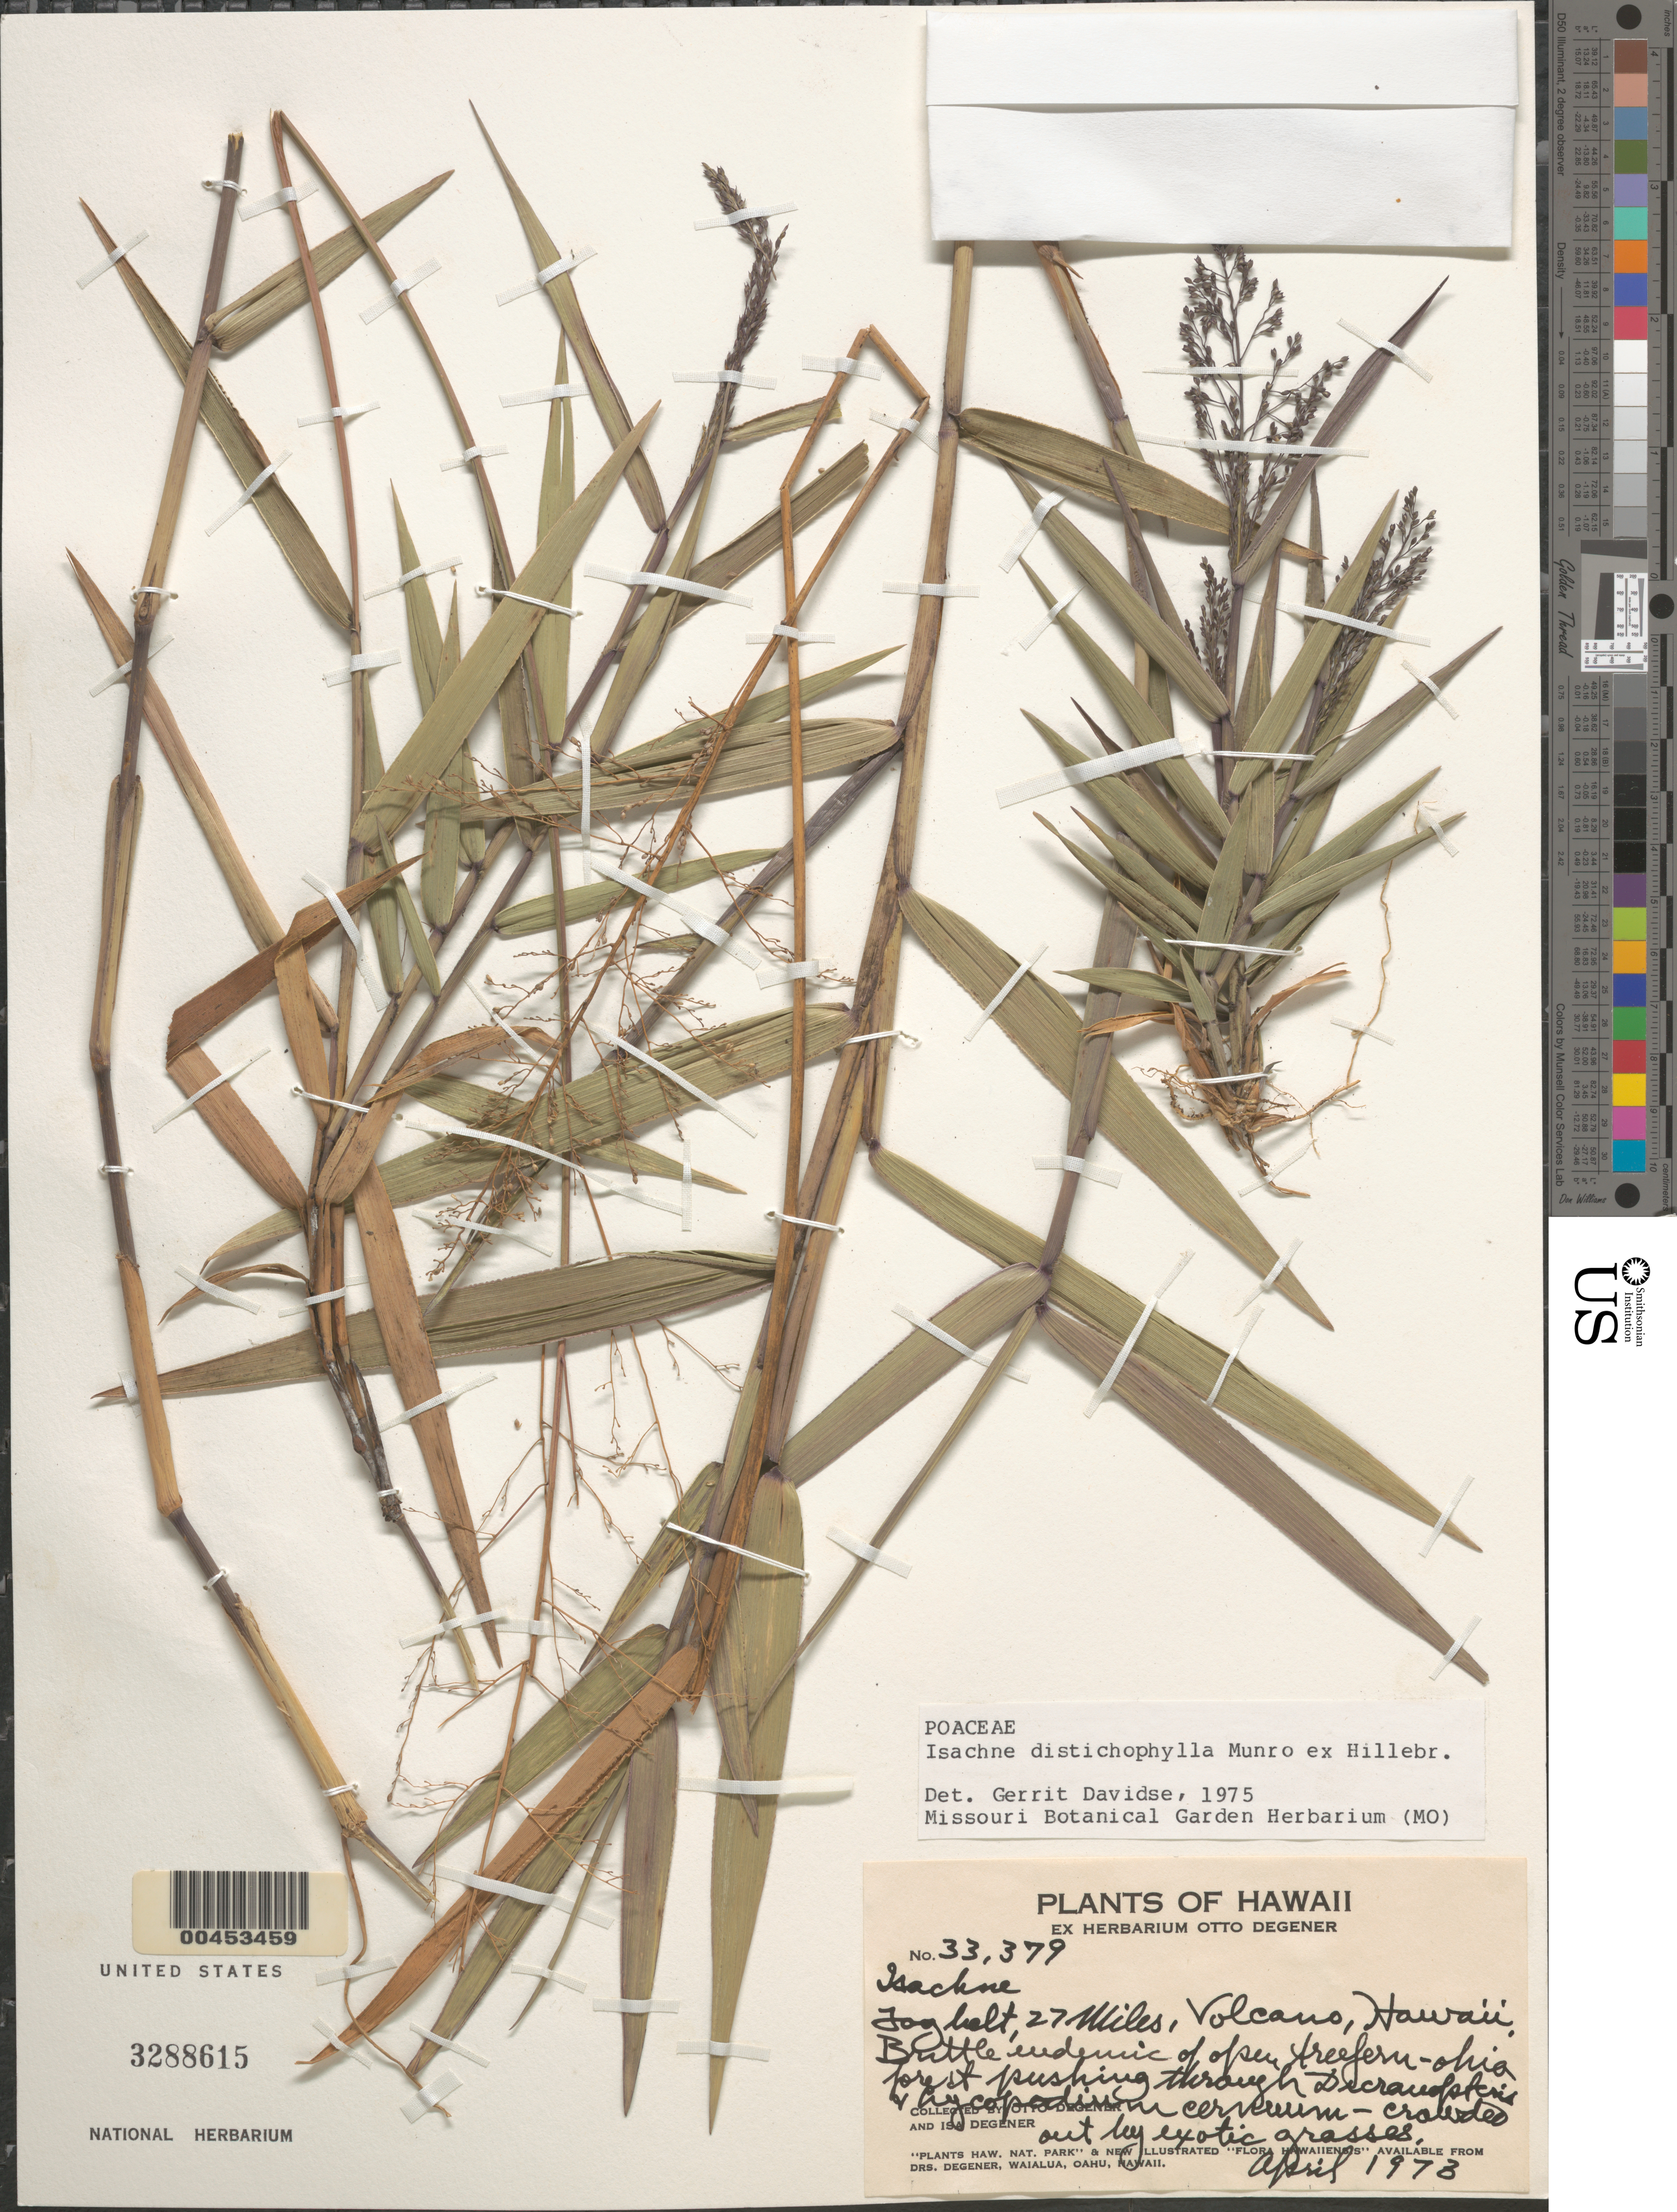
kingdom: Plantae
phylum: Tracheophyta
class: Liliopsida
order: Poales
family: Poaceae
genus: Isachne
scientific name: Isachne distichophylla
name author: Munro ex Hillebr.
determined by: Davidse, Gerrit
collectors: O. Degener & I. Degener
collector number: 33379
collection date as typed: Apr 1973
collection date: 1973-04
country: United States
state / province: Hawaii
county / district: Hawaii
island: Hawaii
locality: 27 Miles, Volcano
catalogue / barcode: US 3288615